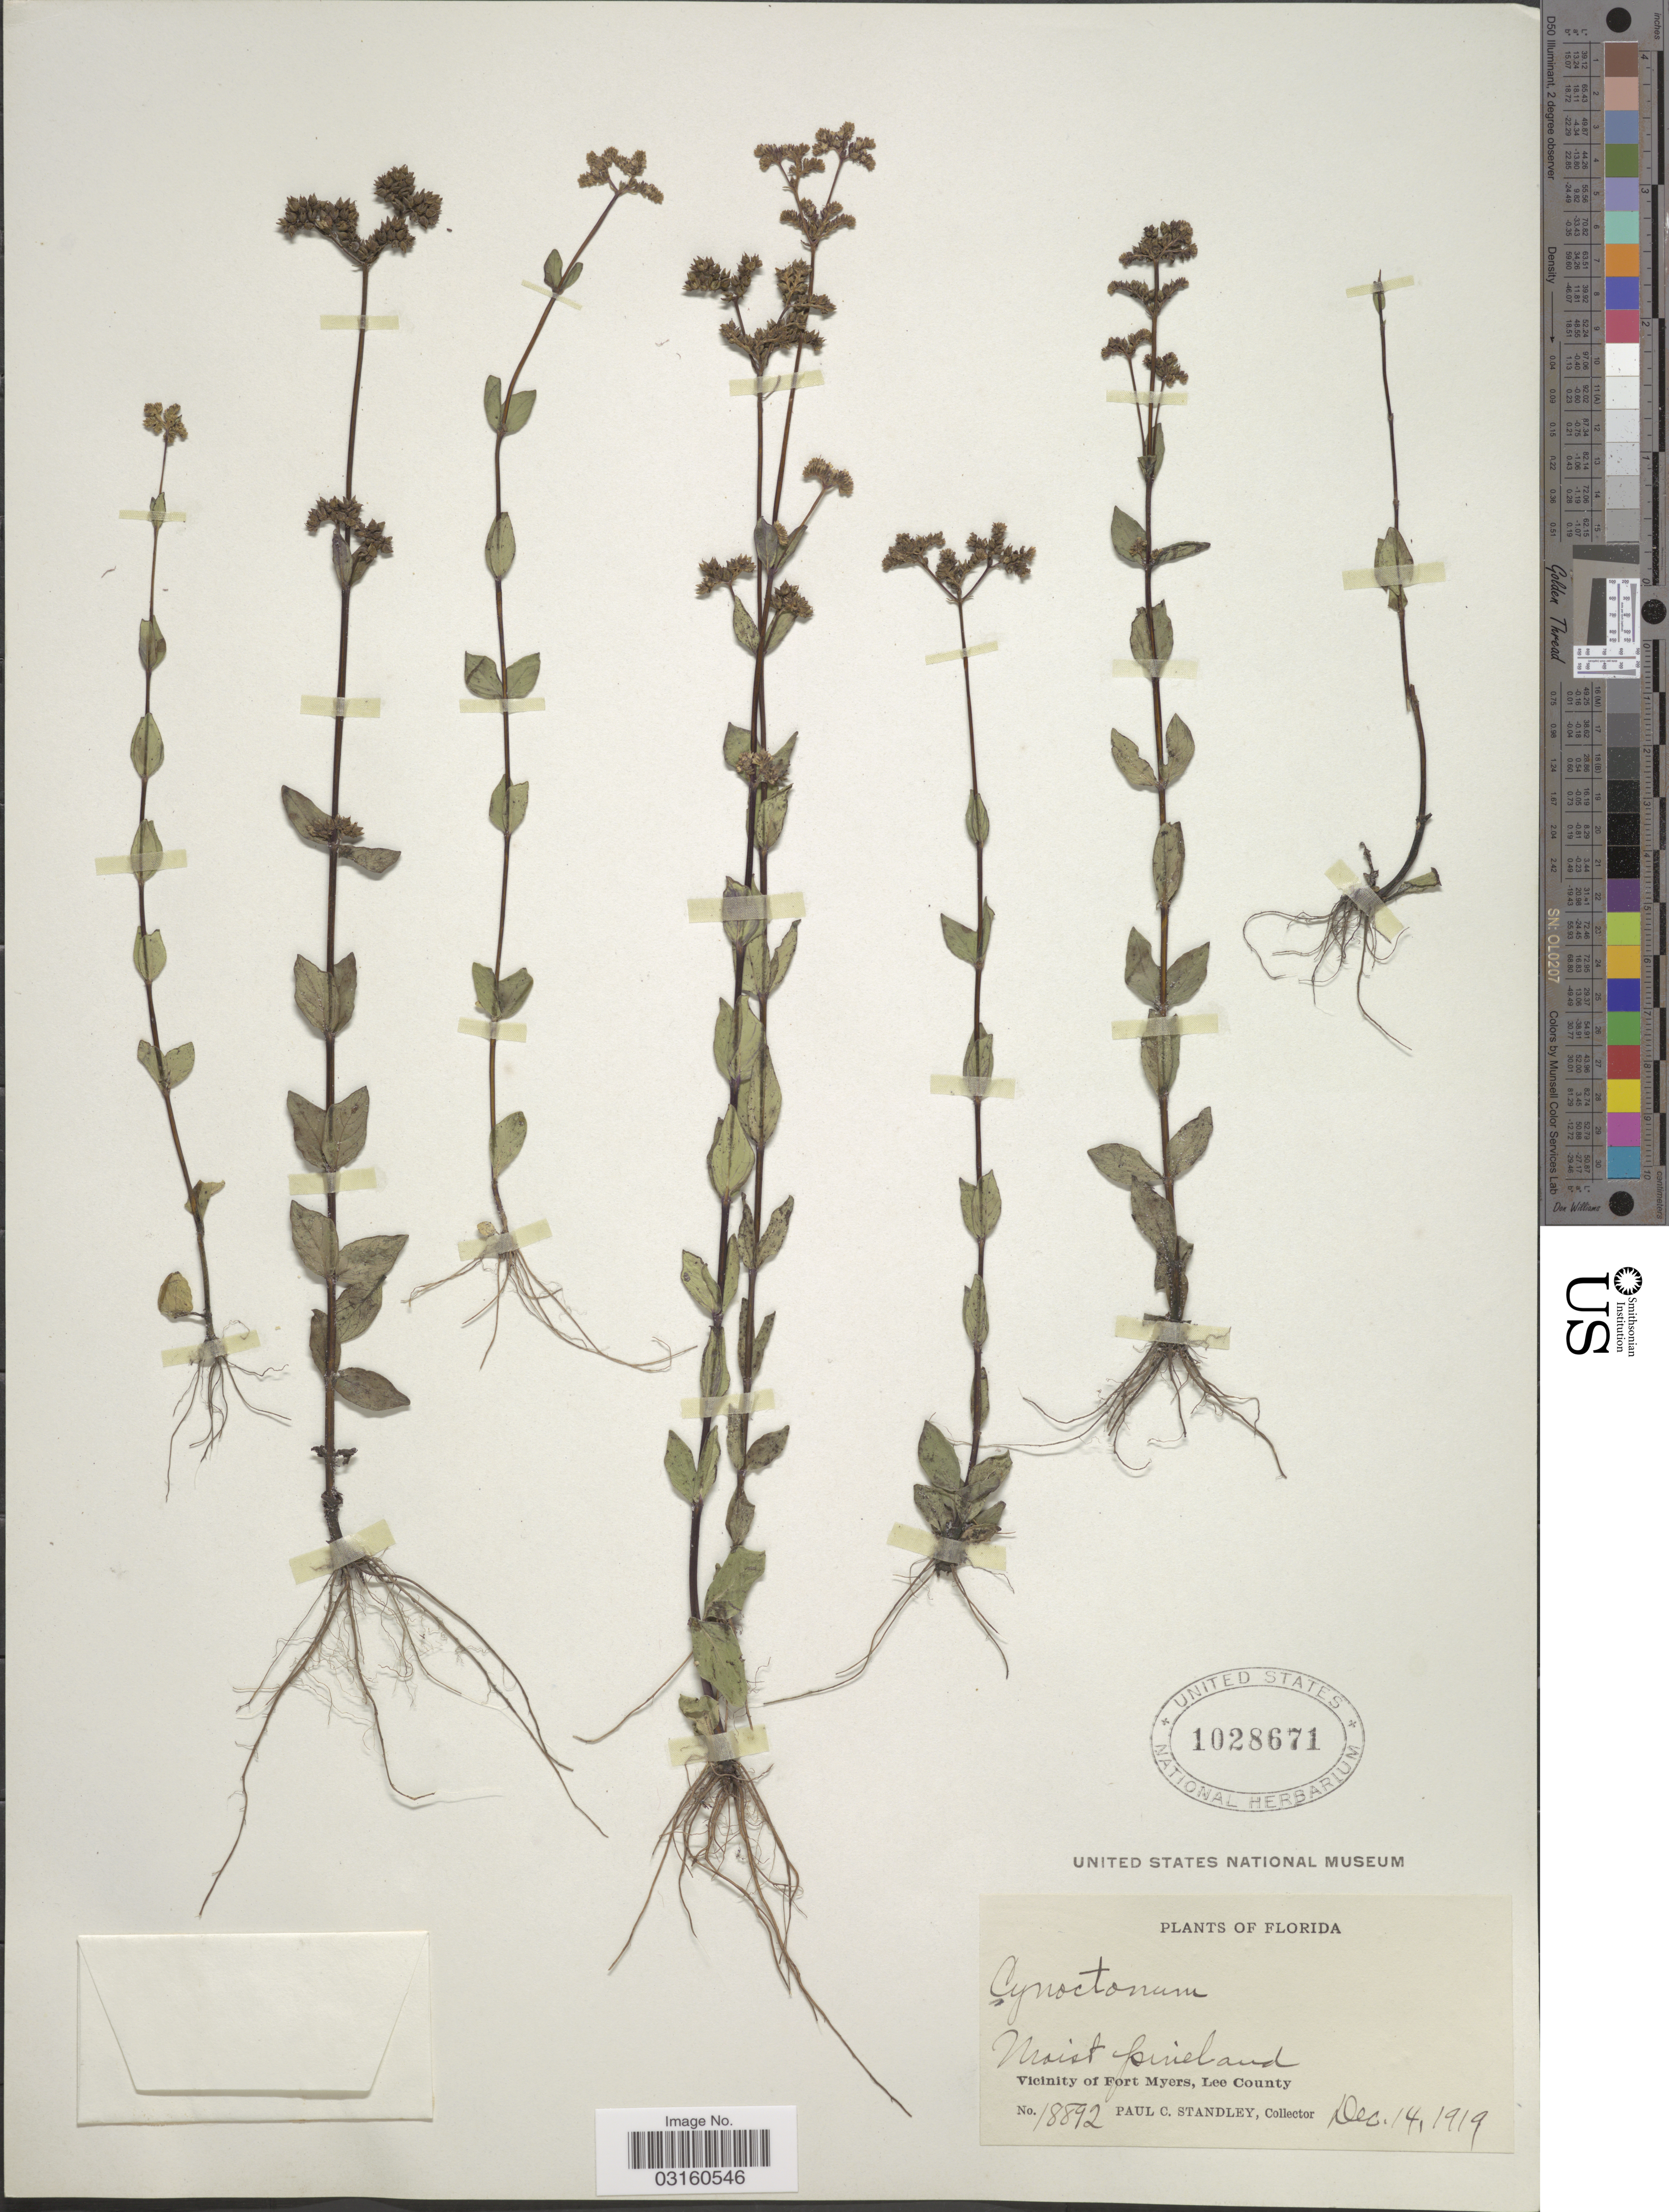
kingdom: Plantae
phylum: Tracheophyta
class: Magnoliopsida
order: Gentianales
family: Loganiaceae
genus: Mitreola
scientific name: Mitreola sessilifolia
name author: (J.F. Gmel.) G. Don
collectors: P. C. Standley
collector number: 18892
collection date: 1919-12-14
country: United States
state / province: Florida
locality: Vicinity of Fort Myers, Lee County.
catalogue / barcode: US 1028671